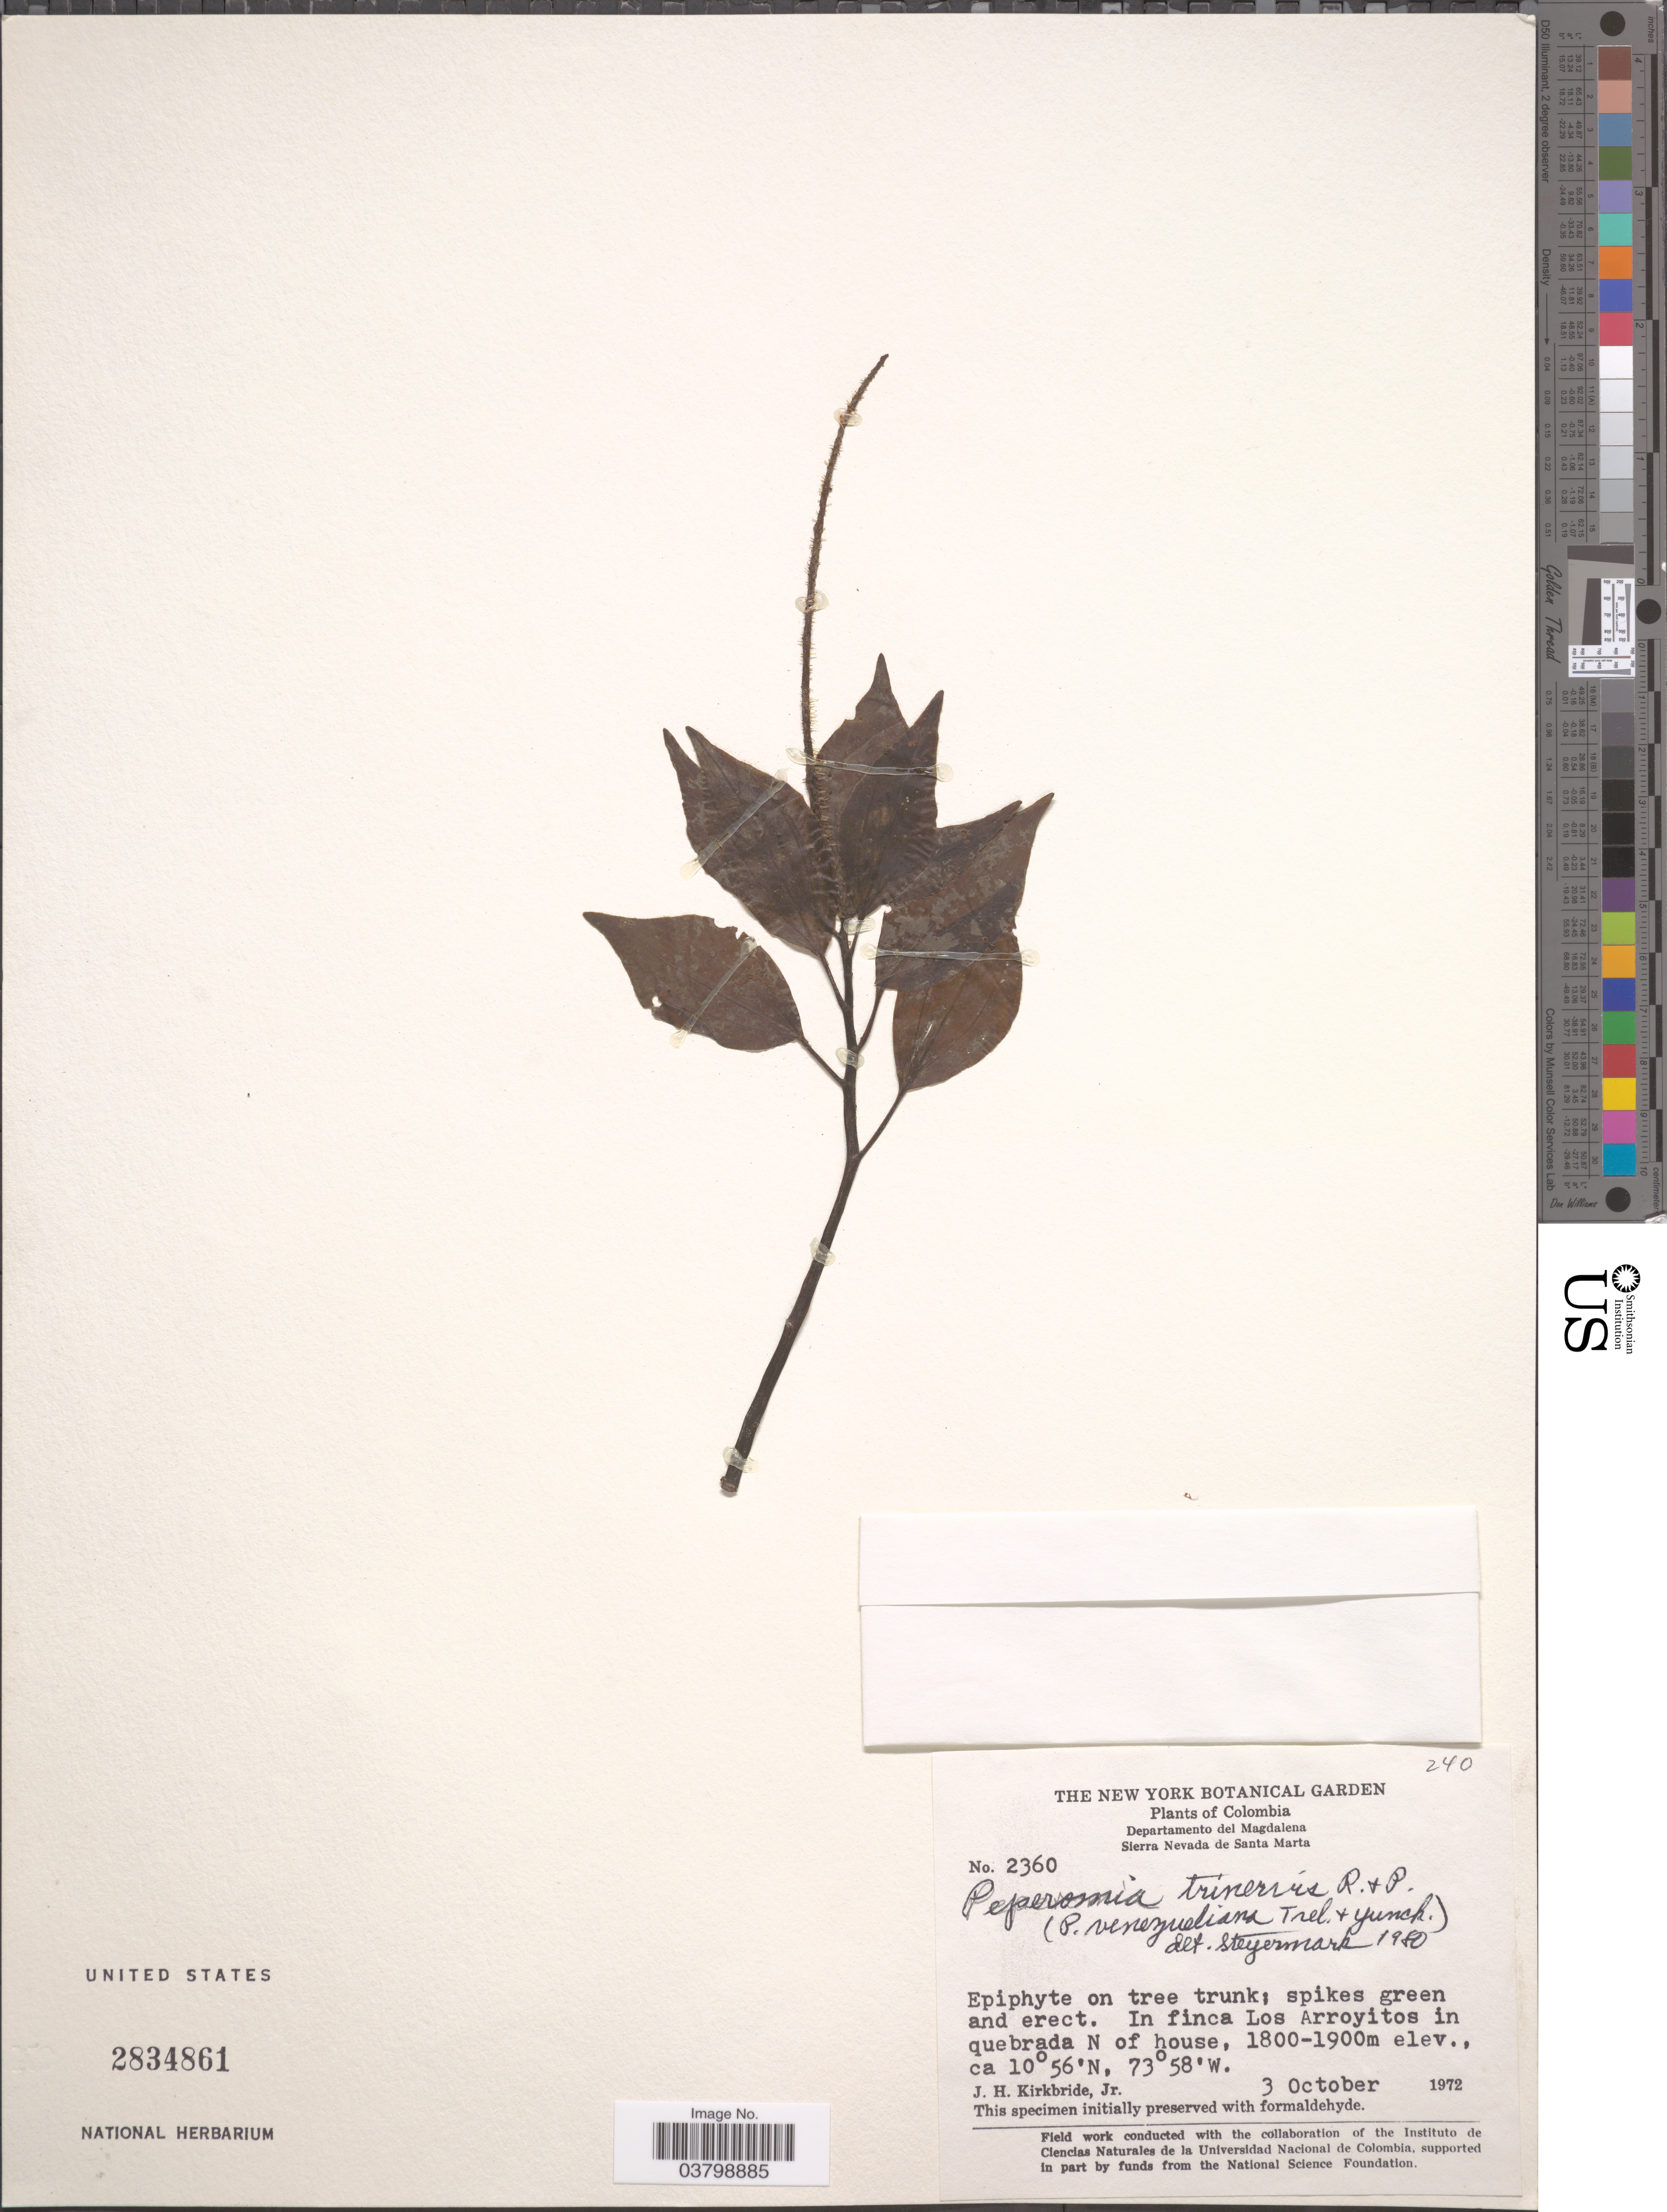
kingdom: Plantae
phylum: Tracheophyta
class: Magnoliopsida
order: Piperales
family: Piperaceae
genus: Peperomia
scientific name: Peperomia trinervis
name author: Ruiz & Pav.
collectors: J. H. Kirkbride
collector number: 2360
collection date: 1972-10-03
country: Colombia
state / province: Magdalena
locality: Departamento del Magdalena. Sierra Nevada de Santa Marta. In finca Los Arroyitos in quebrada N of house.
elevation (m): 1800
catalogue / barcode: US 2834861